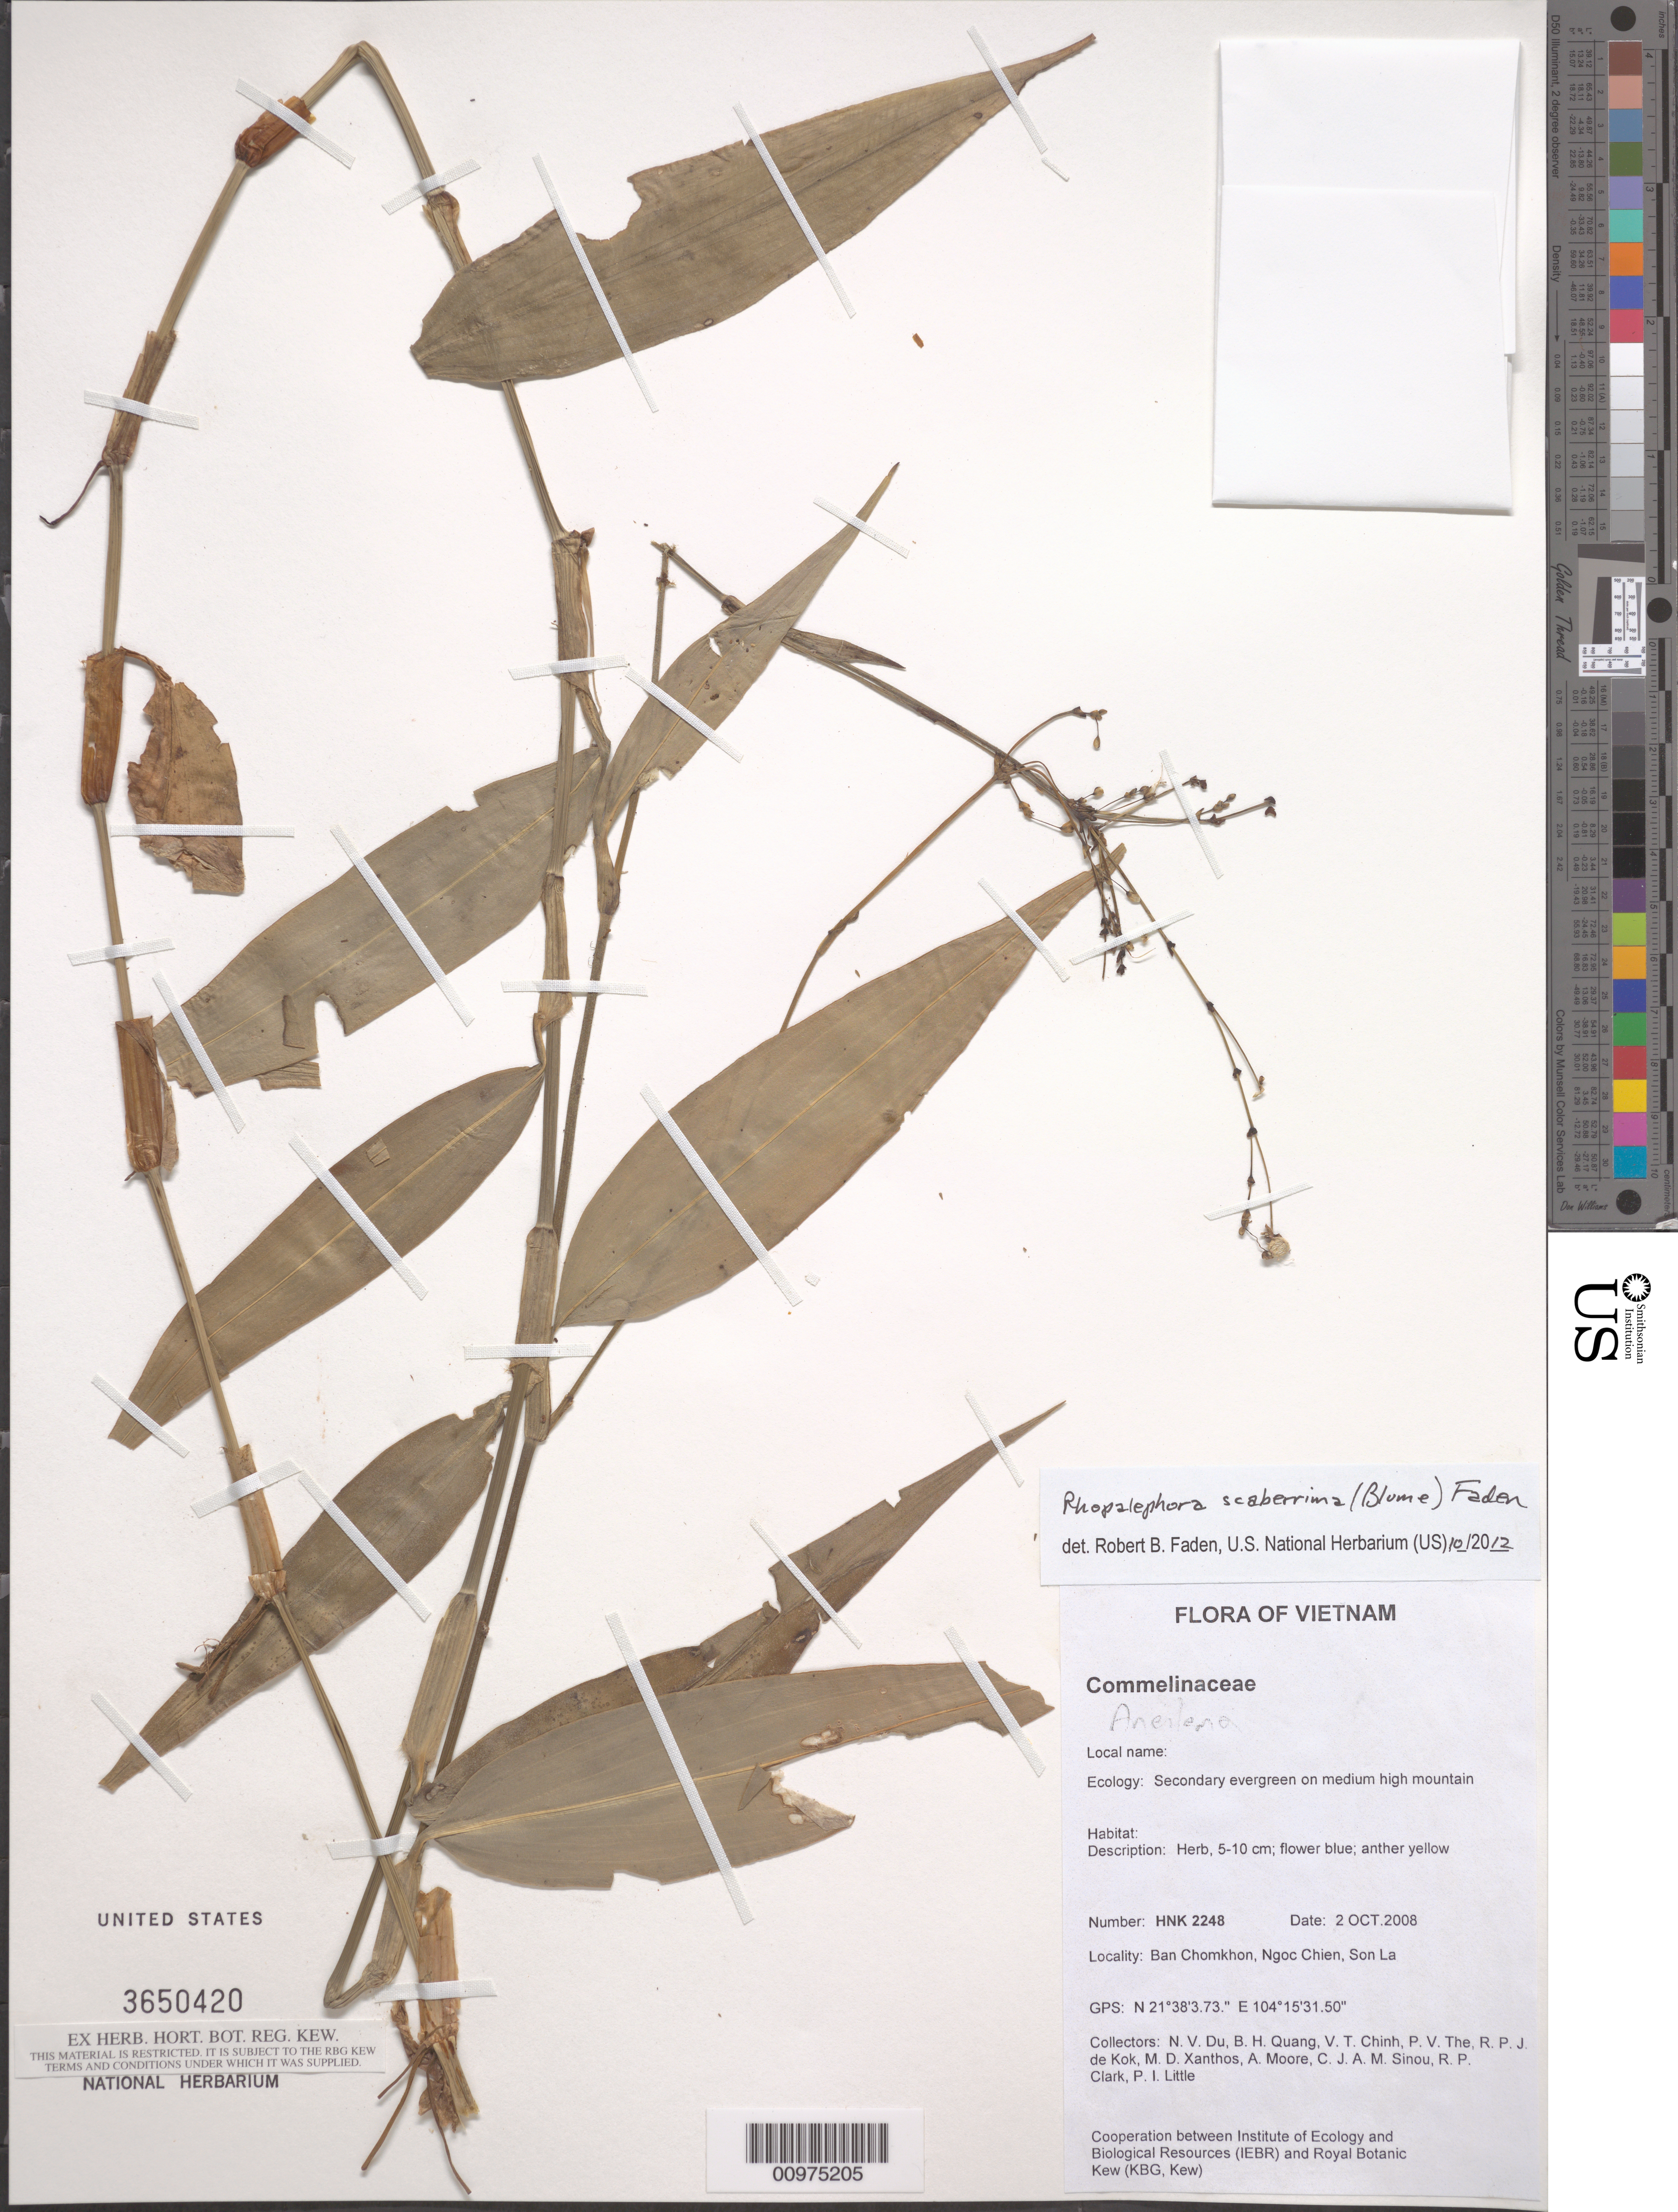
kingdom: Plantae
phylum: Tracheophyta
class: Liliopsida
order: Commelinales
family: Commelinaceae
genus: Rhopalephora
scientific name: Rhopalephora scaberrima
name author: (Blume) Faden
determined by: Faden, Robert B., (US), Smithsonian Institution - National Museum of Natural History (UNITED STATES)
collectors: N. Du et al.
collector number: HNK 2248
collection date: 2008-10-02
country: Vietnam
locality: Ban Chomkhon, Ngoc Chien, Son La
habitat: Secondary evergreen on medium high mountain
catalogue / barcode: US 3650420